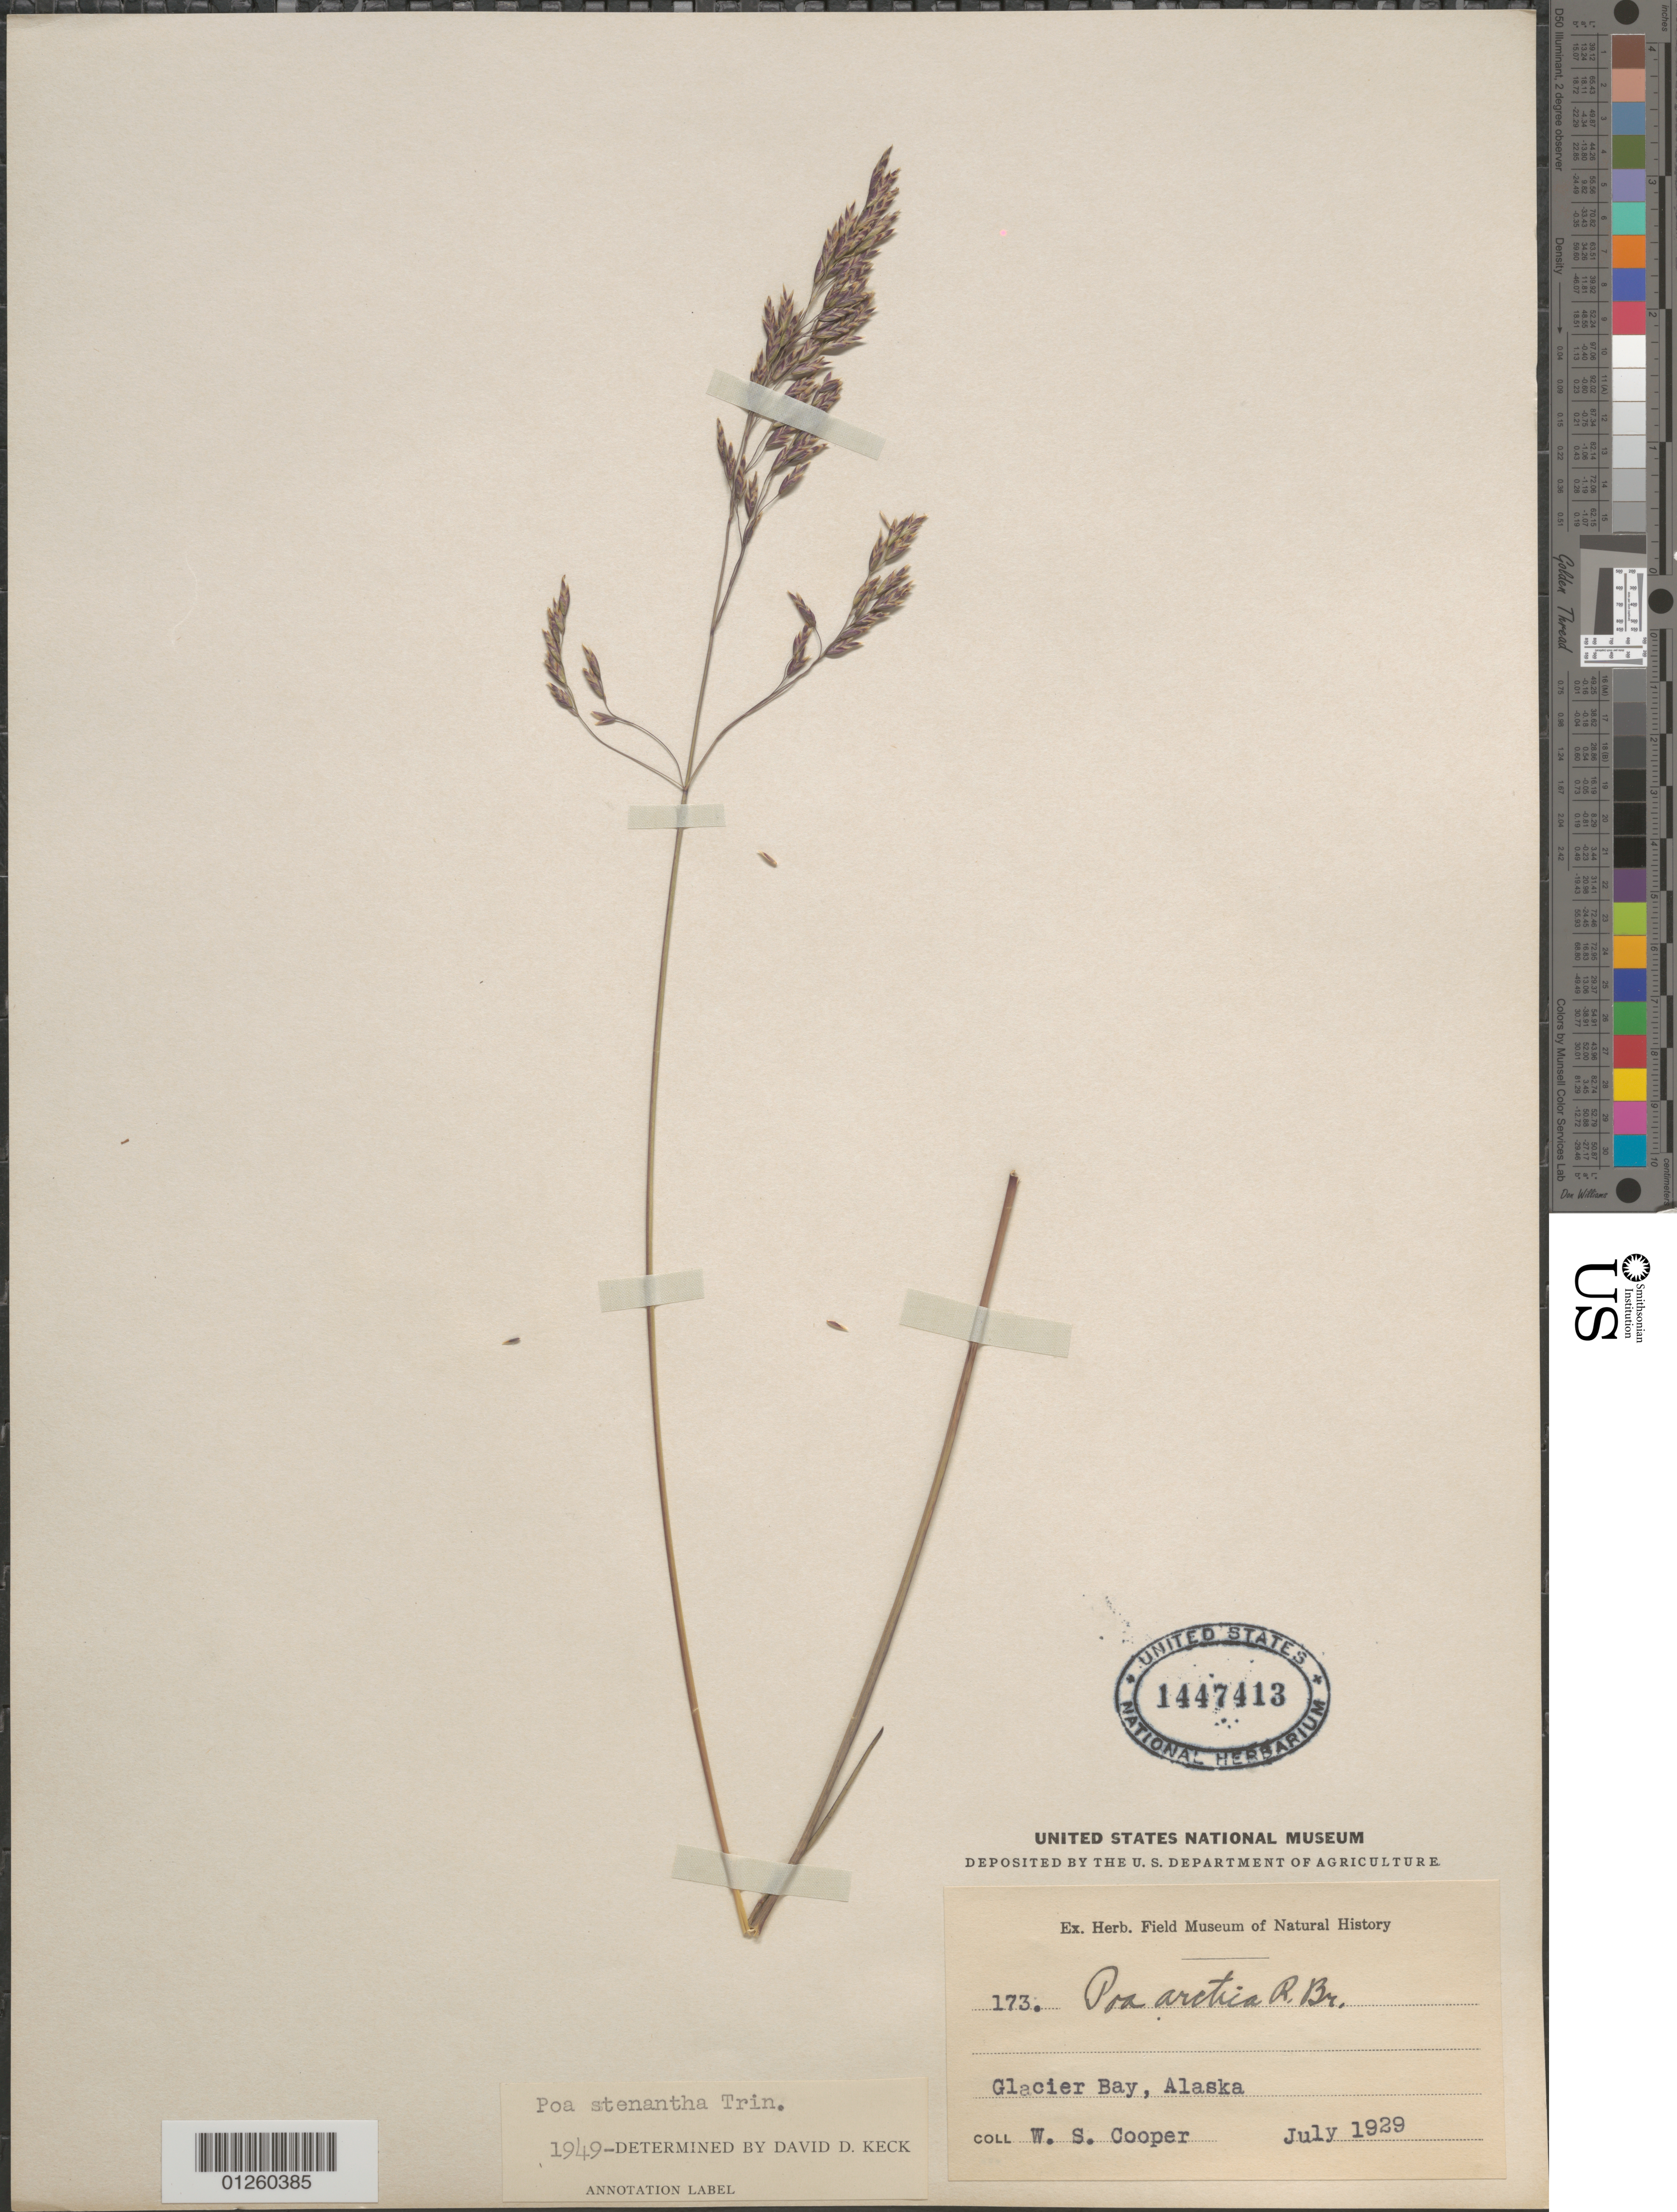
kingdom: Plantae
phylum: Tracheophyta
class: Liliopsida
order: Poales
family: Poaceae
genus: Poa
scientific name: Poa stenantha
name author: Trin.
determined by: Soreng, Robert J., Research Associate (BOT), Smithsonian Institution - National Museum of Natural History (UNITED STATES)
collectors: W. S. Cooper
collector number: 173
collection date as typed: July 1929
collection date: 1929-07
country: United States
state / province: Alaska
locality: Glacier Bay, Alaska.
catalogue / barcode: US 1447413